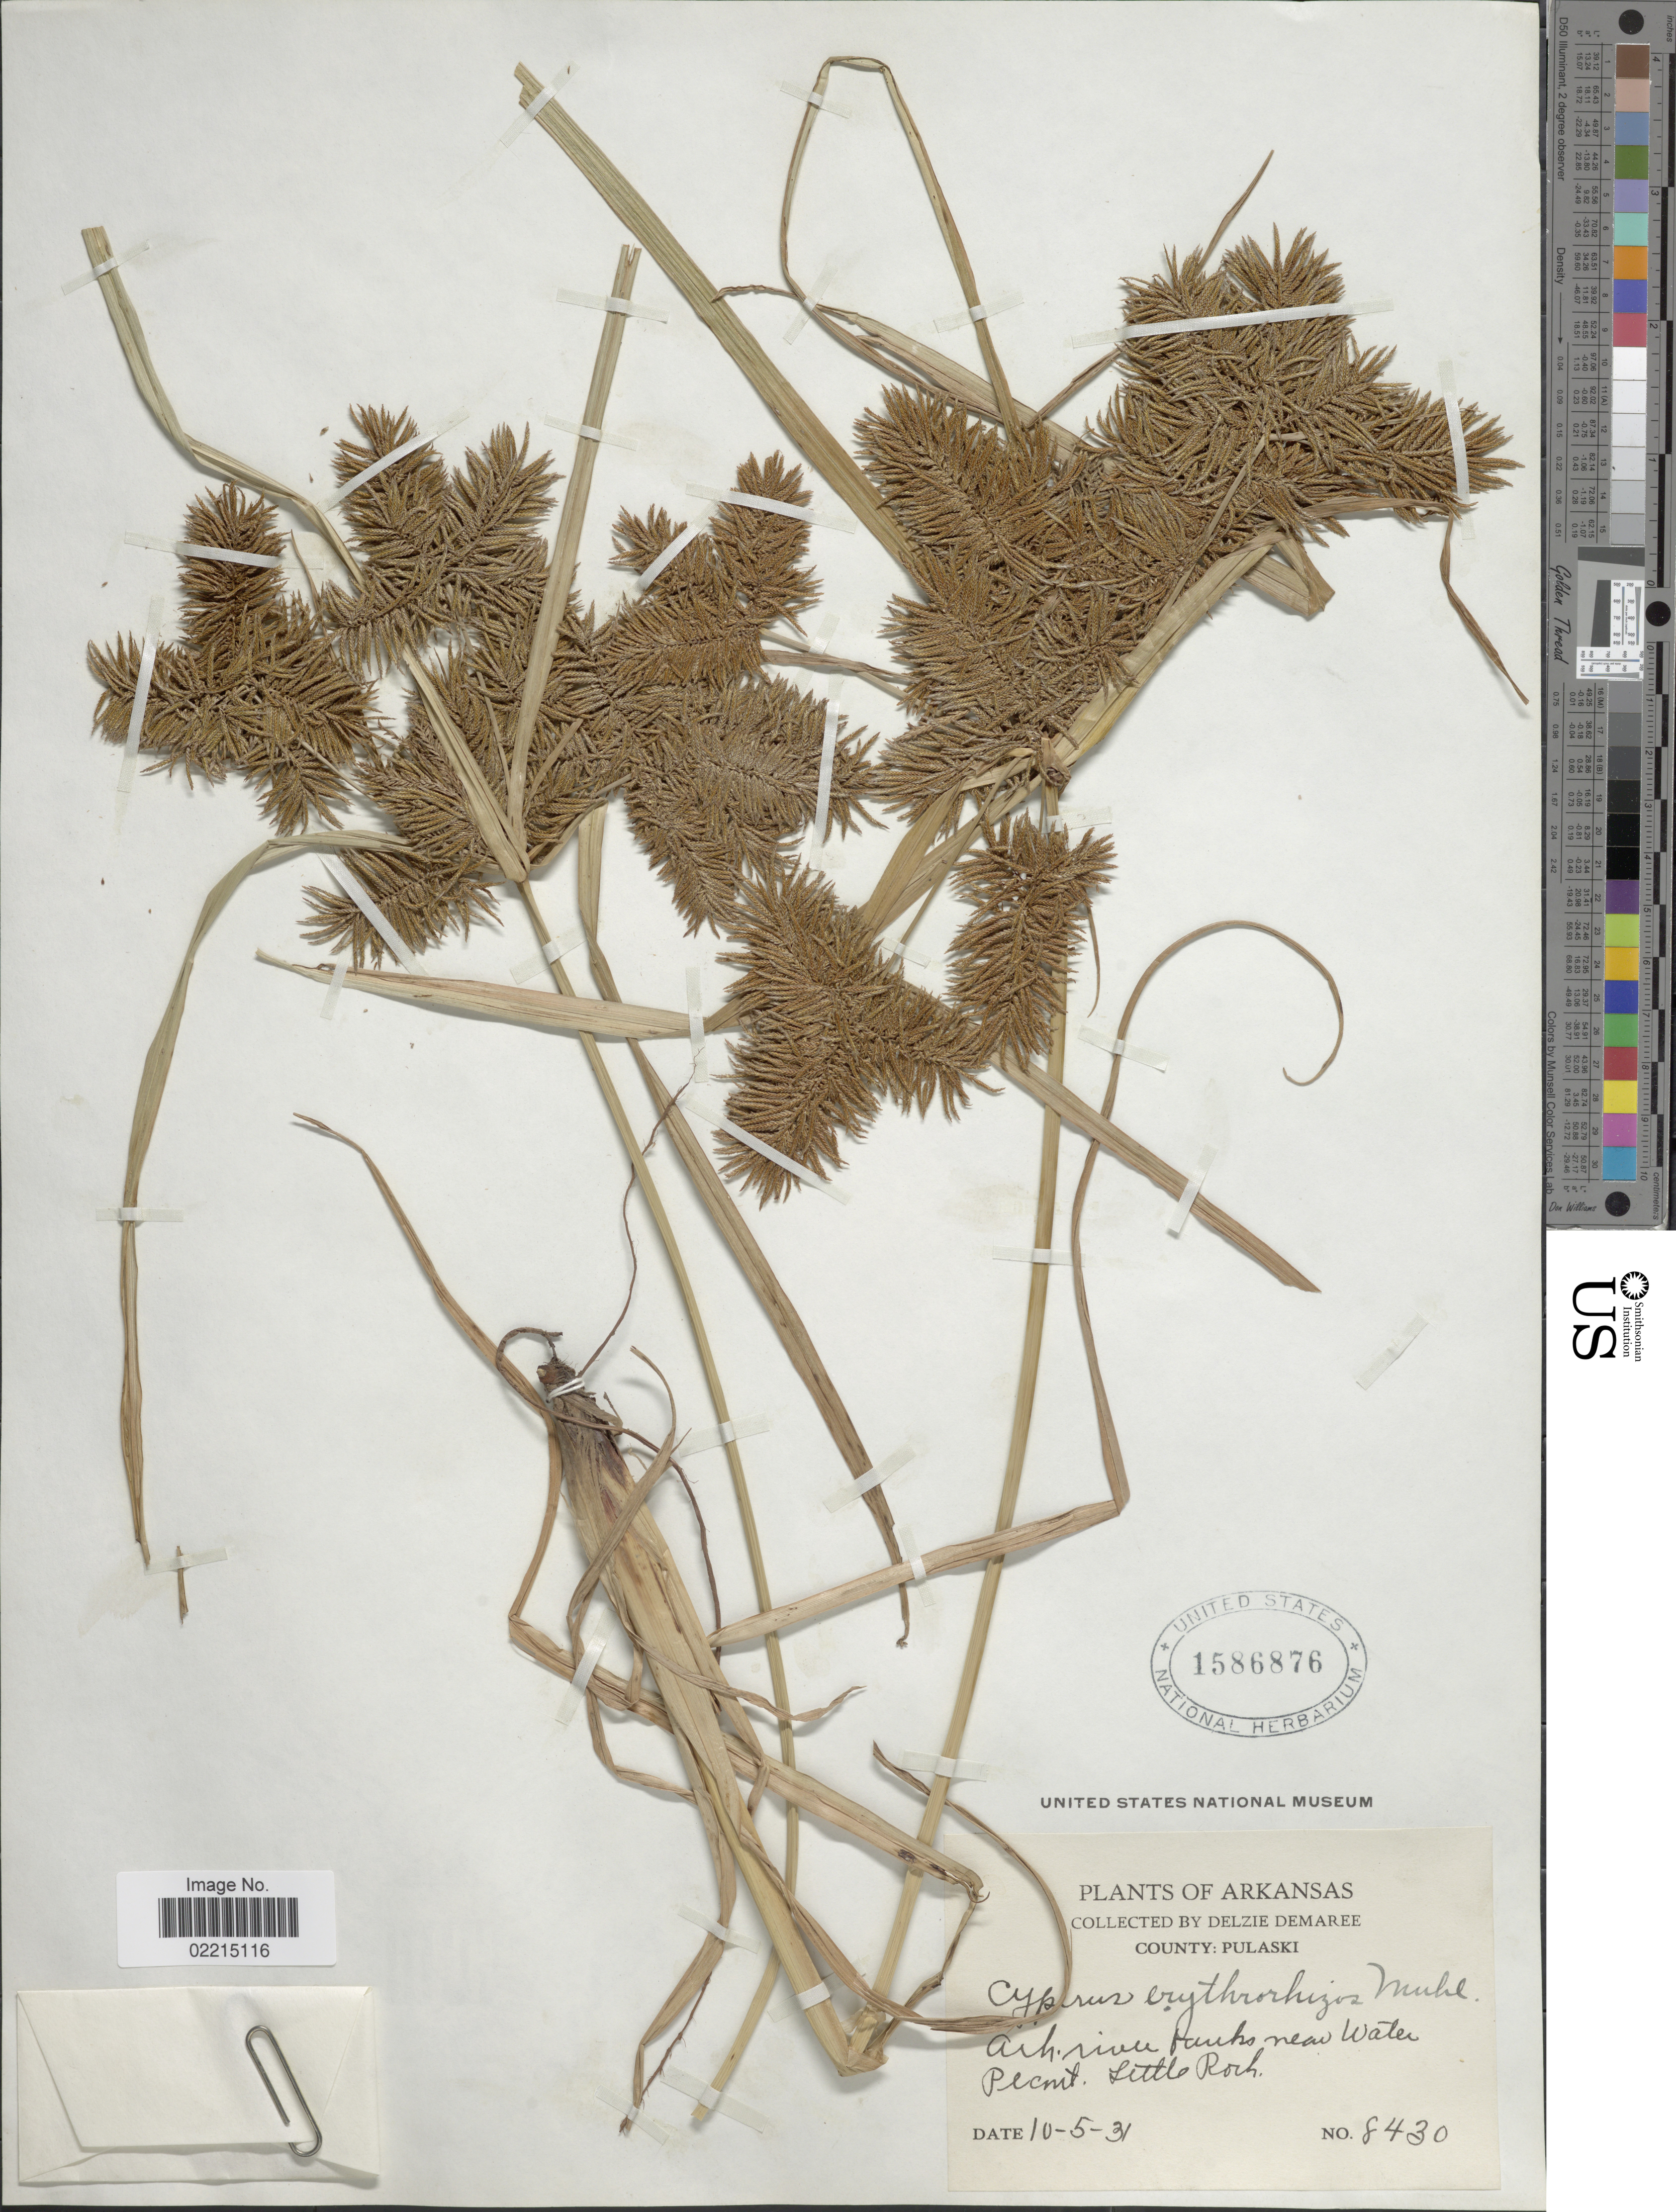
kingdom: Plantae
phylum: Tracheophyta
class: Liliopsida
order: Poales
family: Cyperaceae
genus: Cyperus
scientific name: Cyperus erythrorhizos Muhl.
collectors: D. Demaree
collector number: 8430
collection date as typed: Transcribed d/m/y: 5/10/31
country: United States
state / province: Arkansas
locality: County: Pulaski. Ark River banks near Water Pecmt. Little Rock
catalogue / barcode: US 1586876